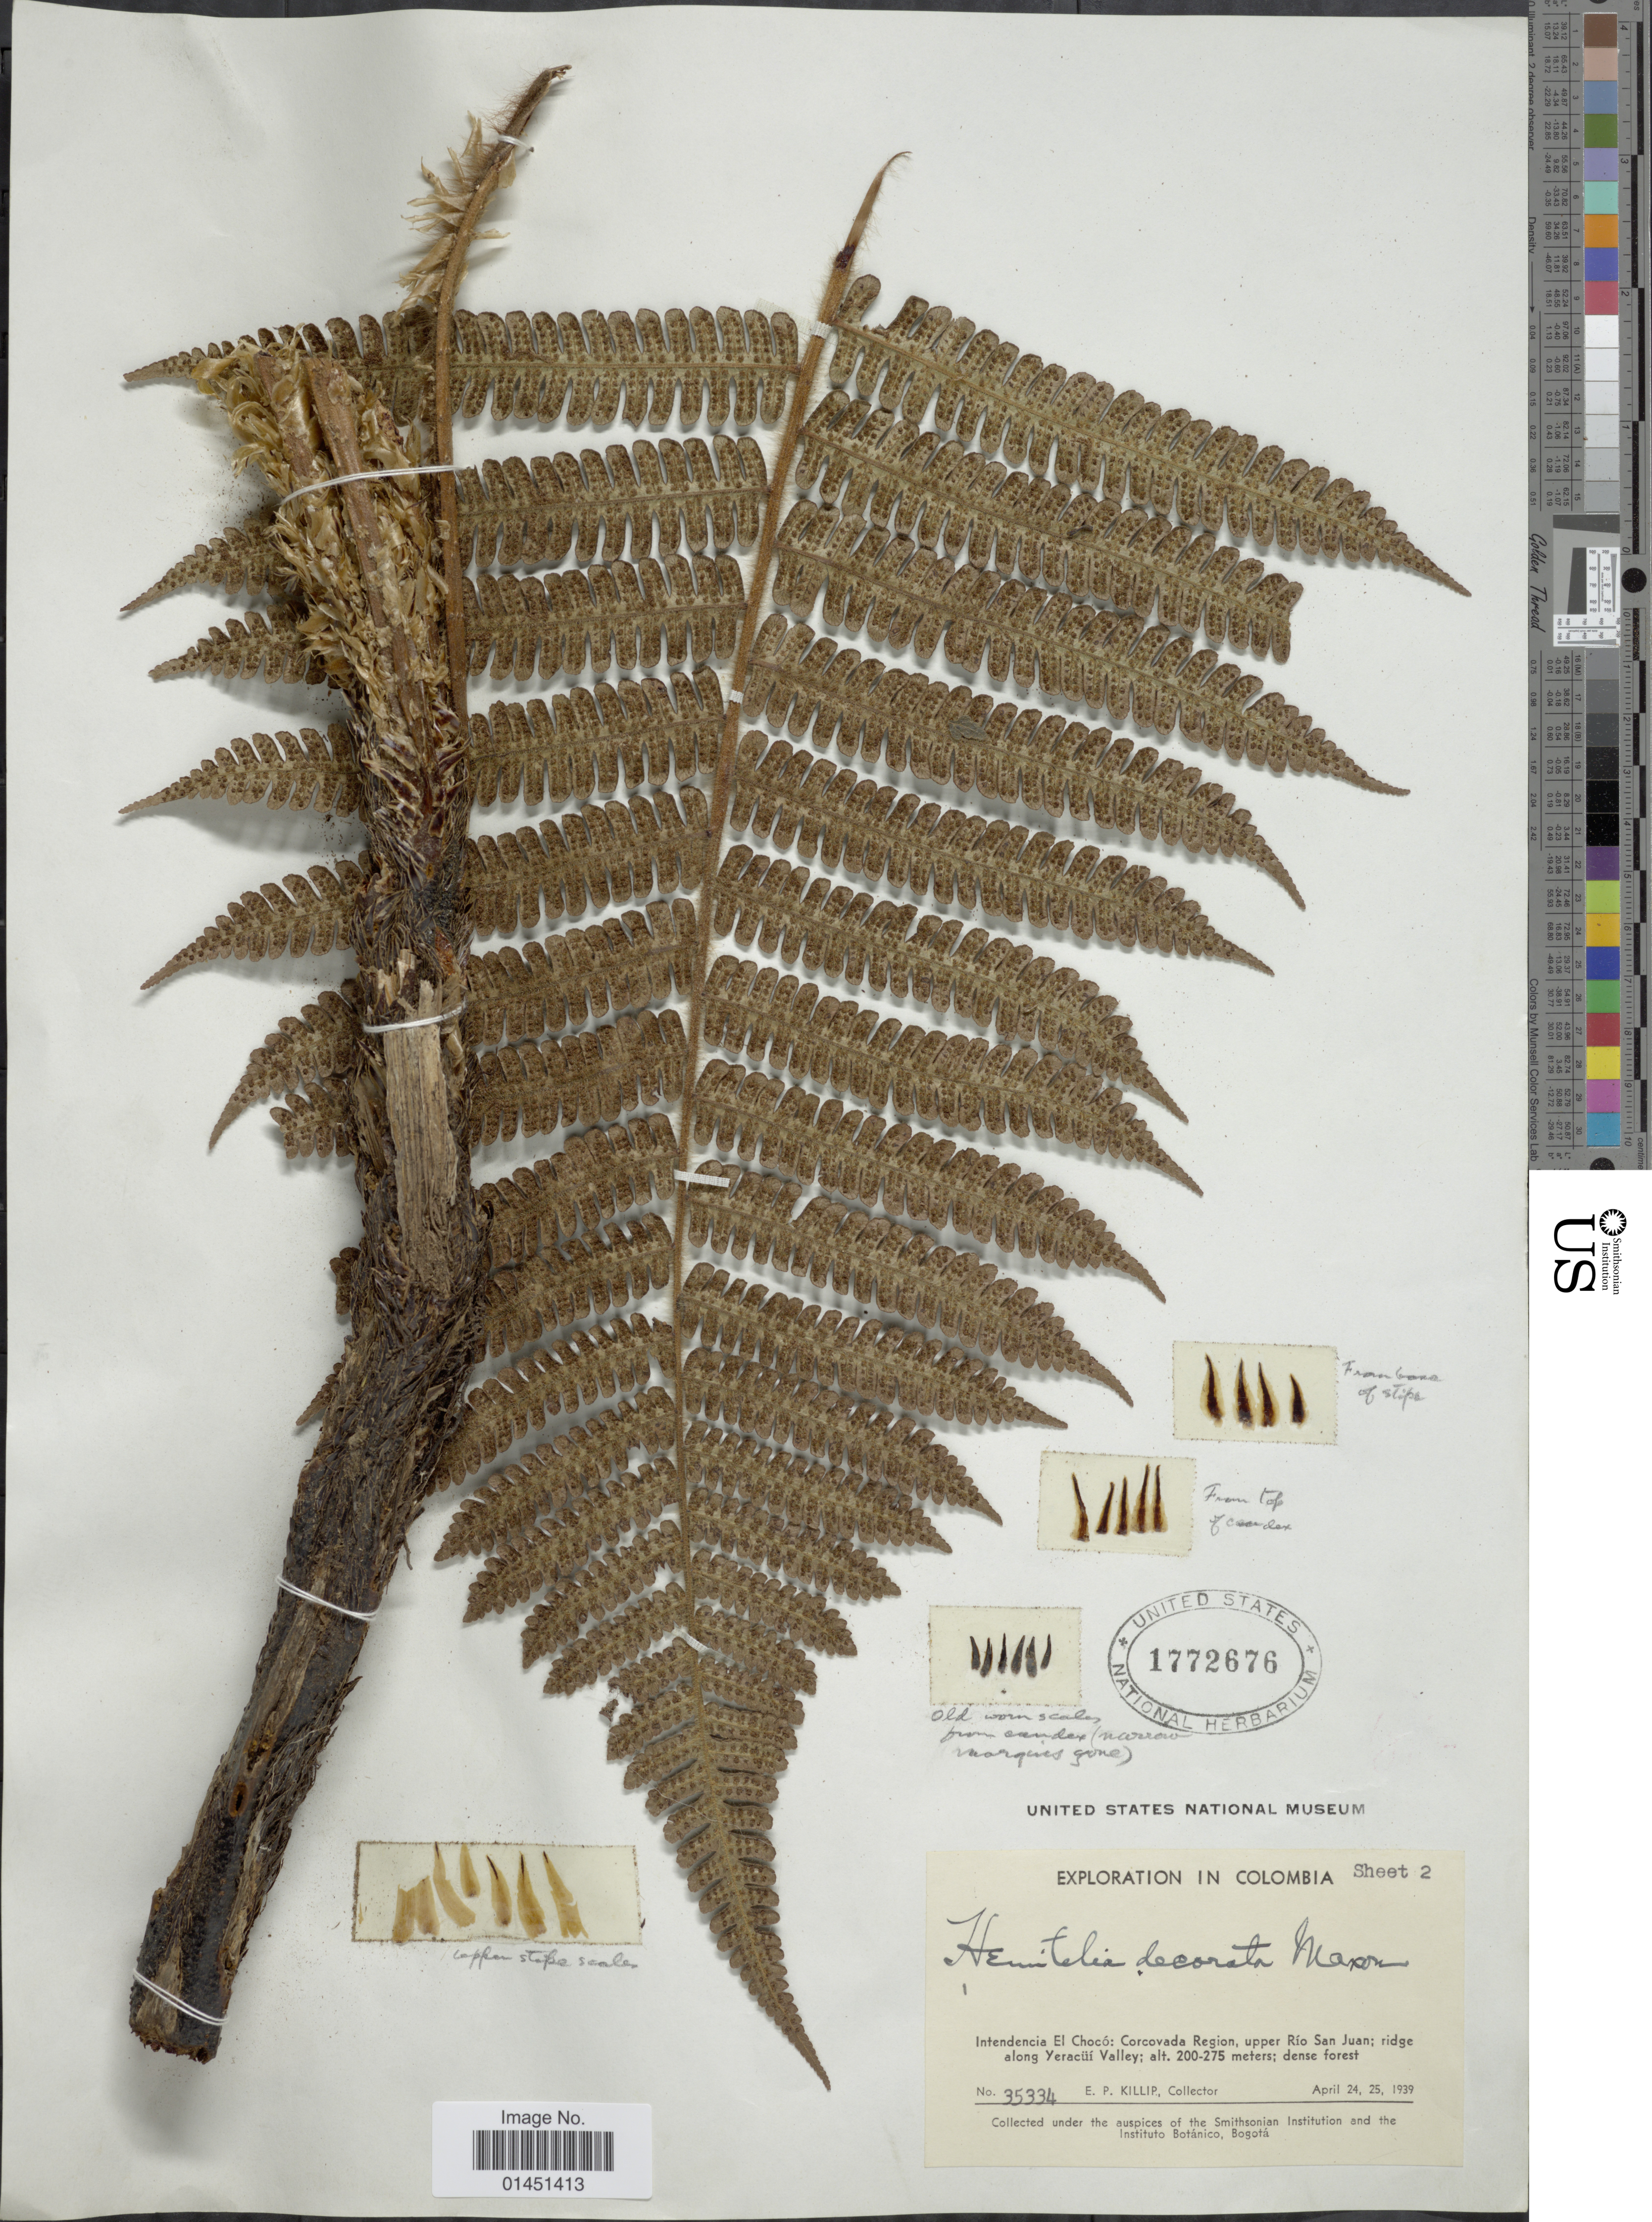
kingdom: Plantae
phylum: Tracheophyta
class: Polypodiopsida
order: Cyatheales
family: Cyatheaceae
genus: Cyathea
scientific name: Cyathea decorata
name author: (Maxon) R.M. Tryon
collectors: E. P. Killip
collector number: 35334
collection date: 1939-04-24/1939-04-25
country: Colombia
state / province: Chocó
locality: Corcovada Region, upper Rio San Juan; ridge along Yeracuii Valley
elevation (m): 200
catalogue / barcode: US 1772676